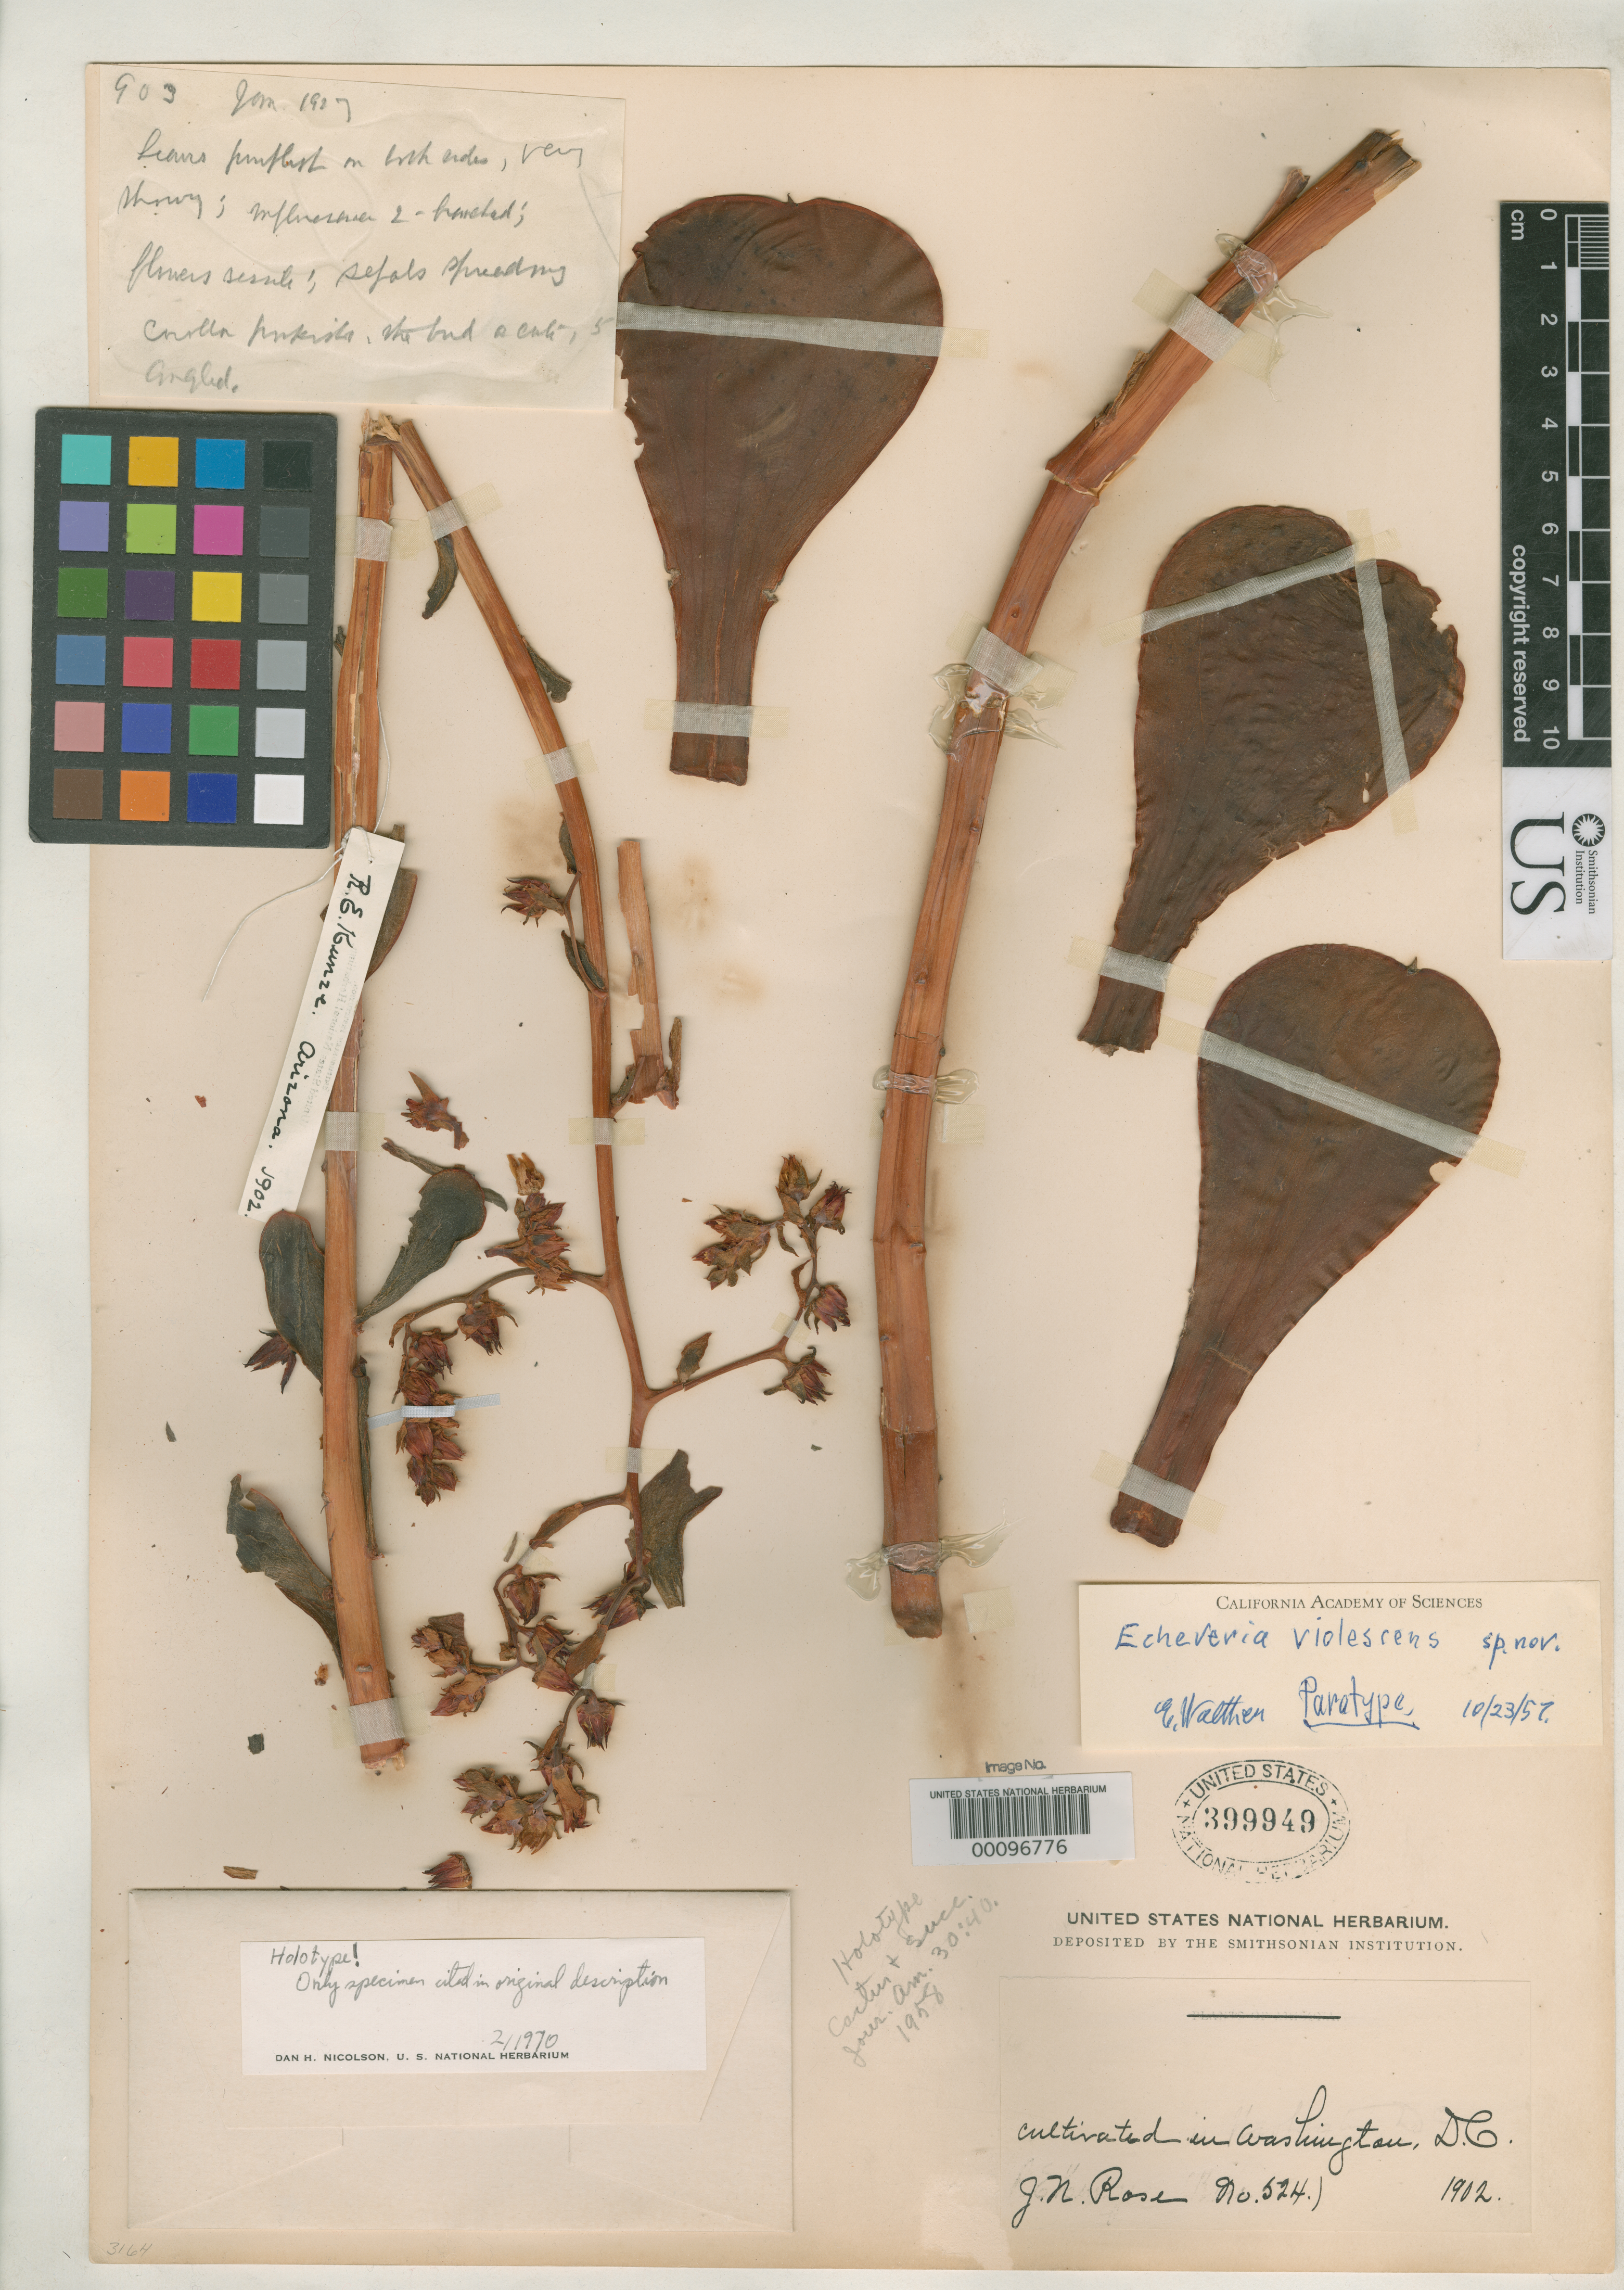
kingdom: Plantae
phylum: Tracheophyta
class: Magnoliopsida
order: Saxifragales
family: Crassulaceae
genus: Echeveria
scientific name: Echeveria violescens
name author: E. Walther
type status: Holotype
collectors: J. N. Rose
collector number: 524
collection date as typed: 1902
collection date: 1902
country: United States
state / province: District of Columbia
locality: Cultivated in Washington (probably a plant from Mexico).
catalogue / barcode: US 399949